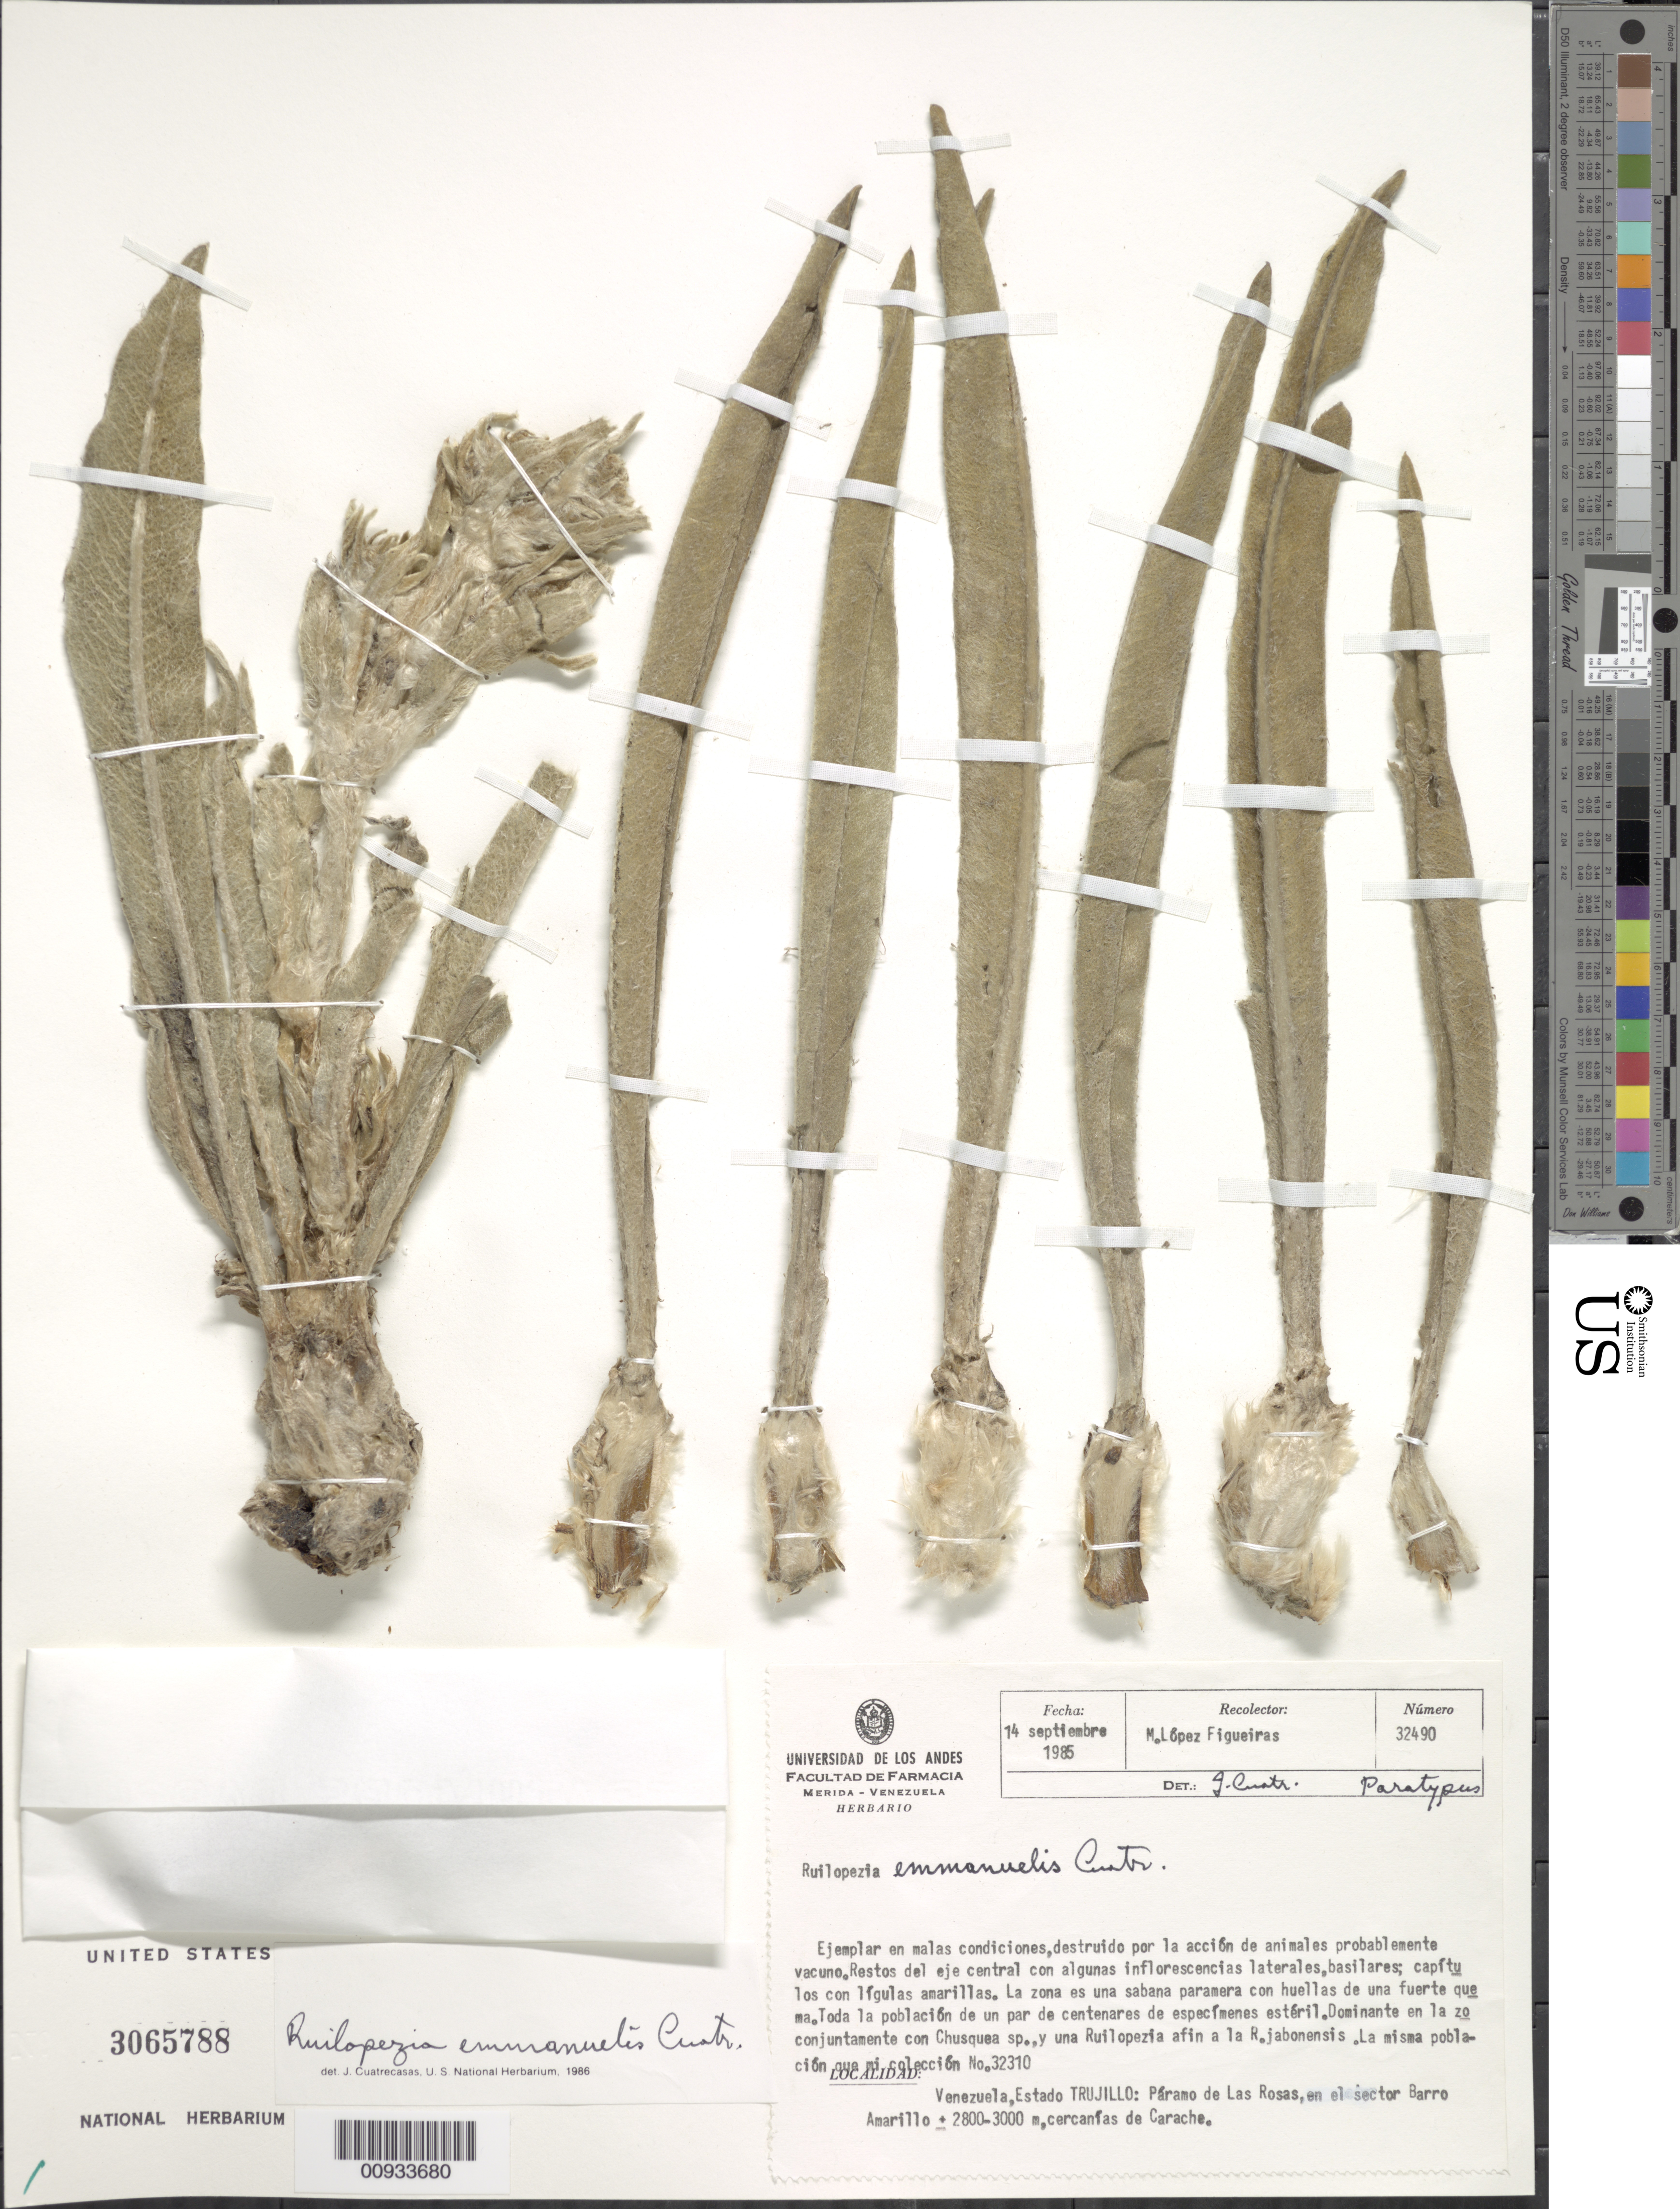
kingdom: Plantae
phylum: Tracheophyta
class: Magnoliopsida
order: Asterales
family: Asteraceae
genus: Ruilopezia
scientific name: Ruilopezia emmanuelis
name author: Cuatrec.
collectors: M. López Figueiras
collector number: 32490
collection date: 1985-09-14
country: Venezuela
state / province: Trujillo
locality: Paramo de Las Rosas, en el sector Barro Amarillo, cercanias de Carache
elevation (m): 2800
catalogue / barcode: US 3065788